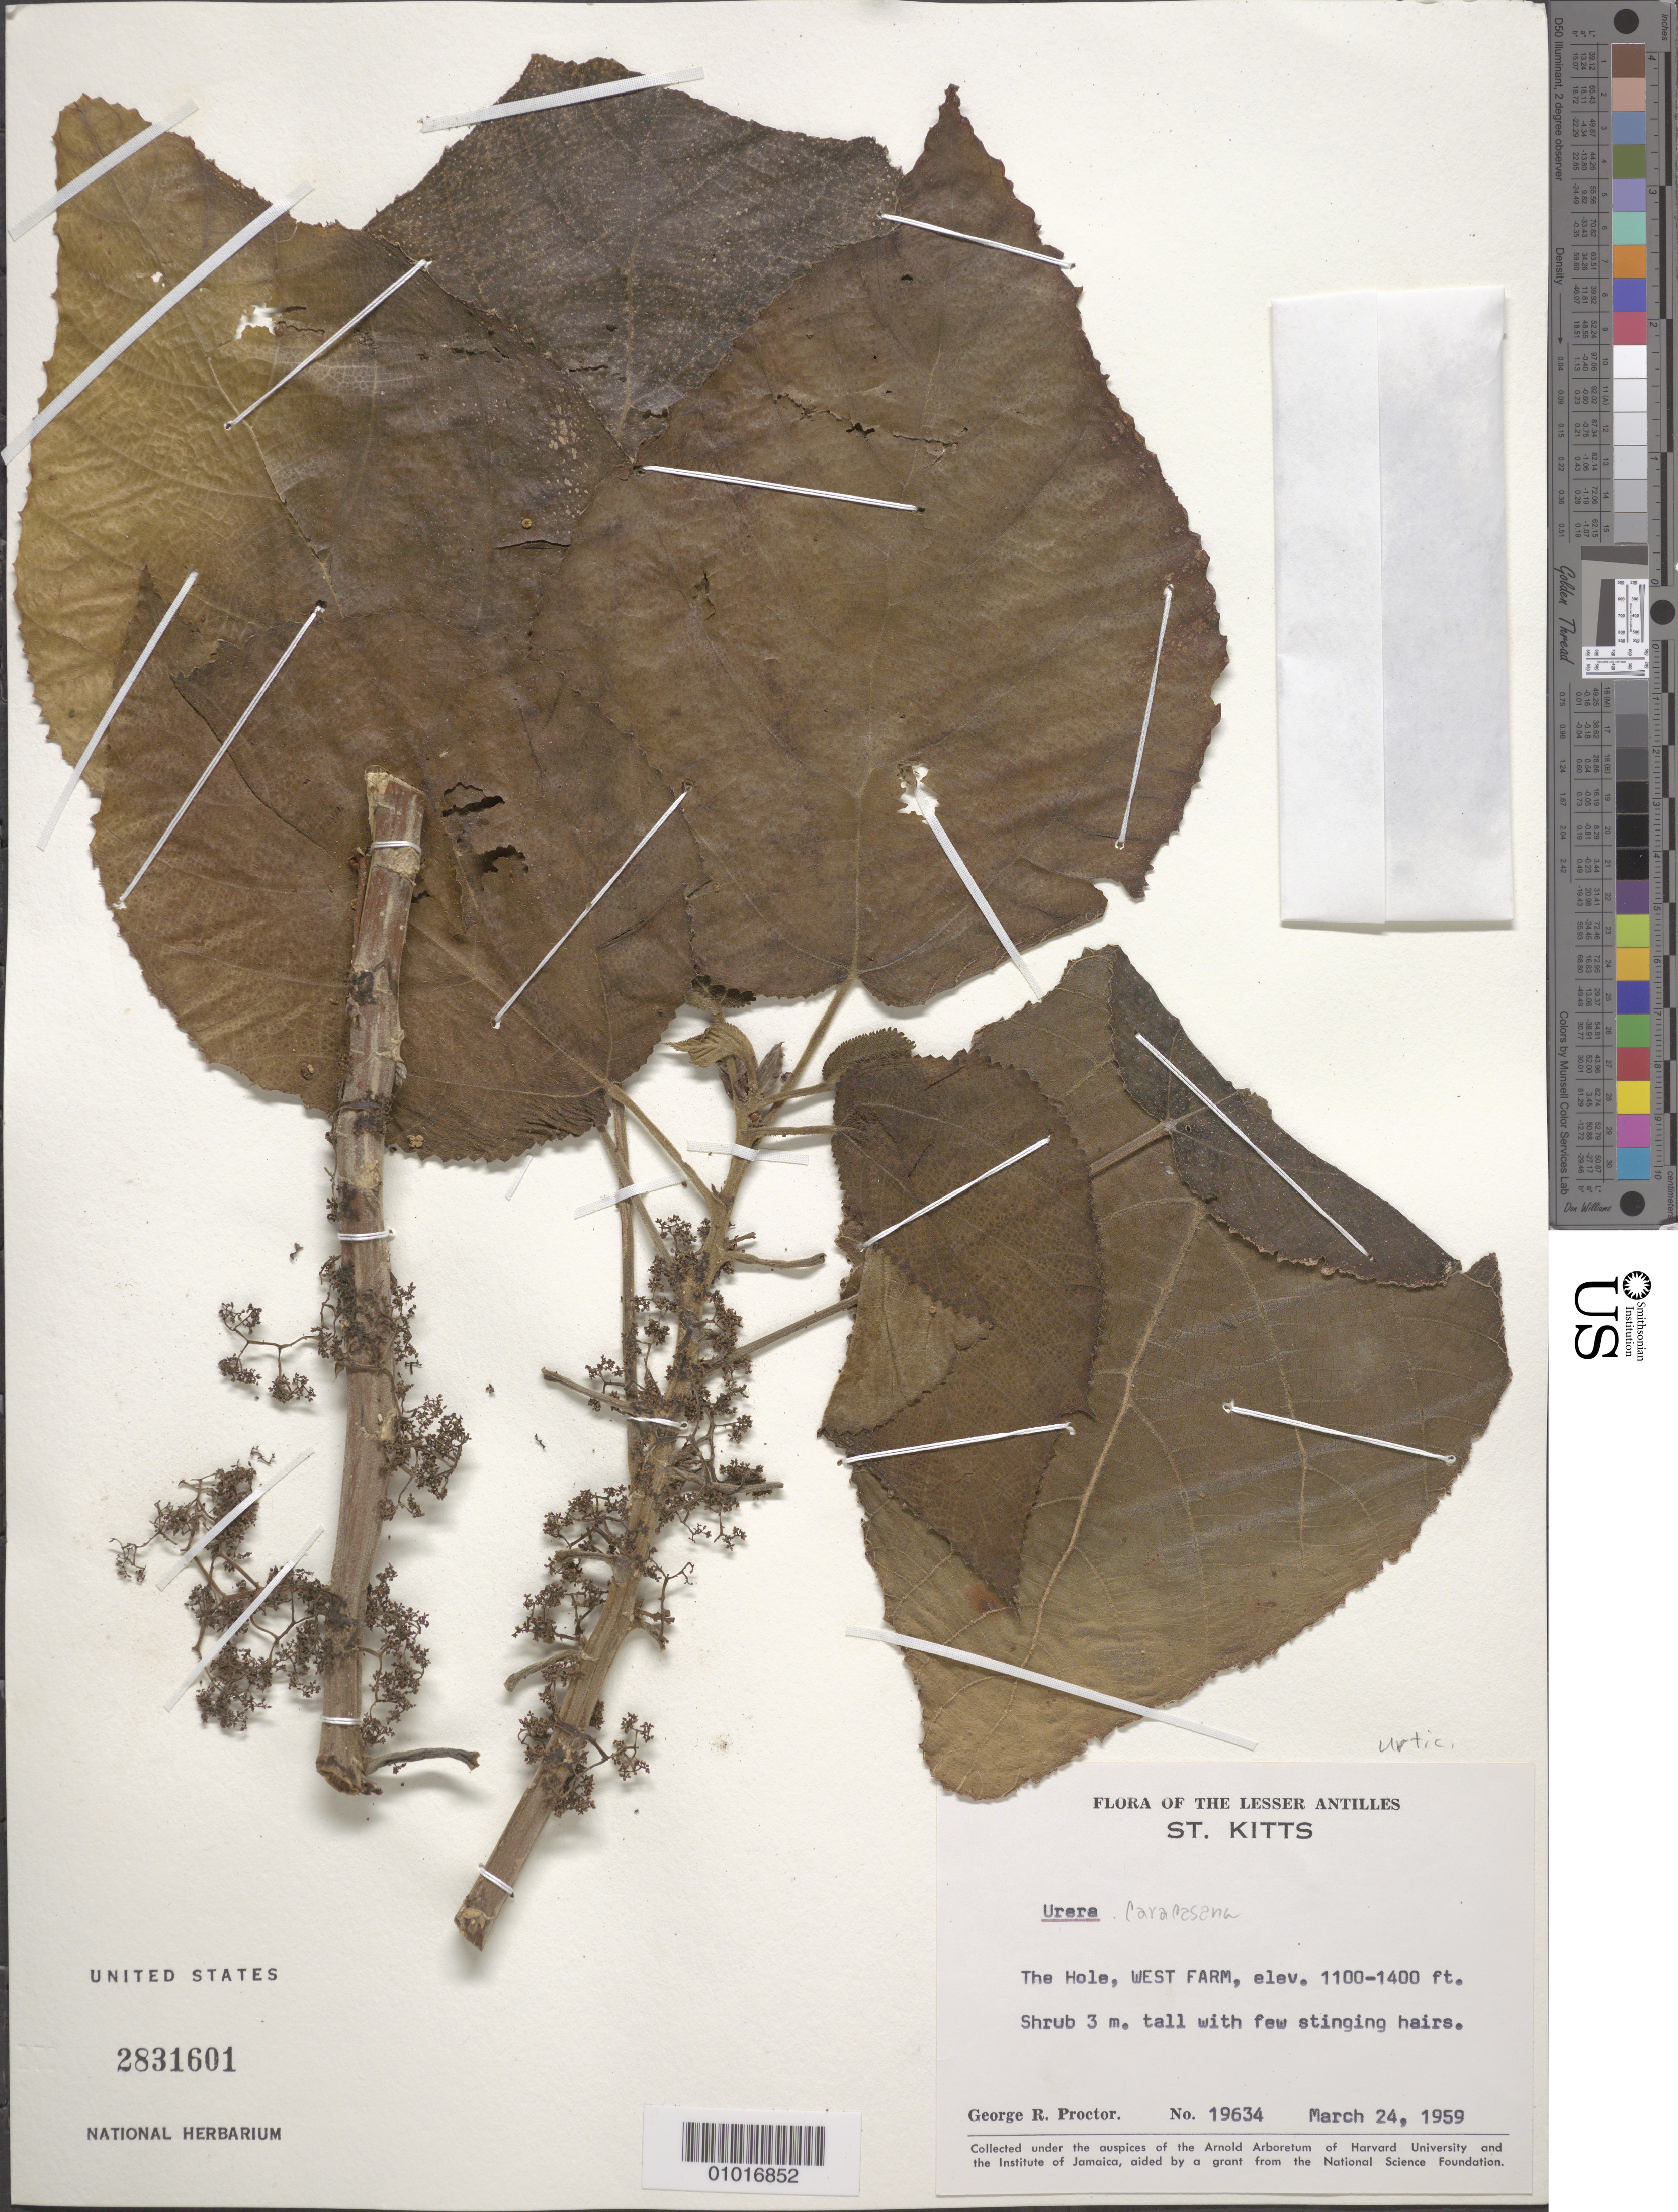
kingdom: Plantae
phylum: Tracheophyta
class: Magnoliopsida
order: Rosales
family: Urticaceae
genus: Urera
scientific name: Urera caracasana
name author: (Jacq.) Gaudich. ex Griseb.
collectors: G. R. Proctor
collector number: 19634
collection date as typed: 24 Mar 1959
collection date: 1959-03-24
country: St. Christopher-Nevis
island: St. Christopher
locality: The Hole, West Farm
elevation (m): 335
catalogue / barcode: US 2831601